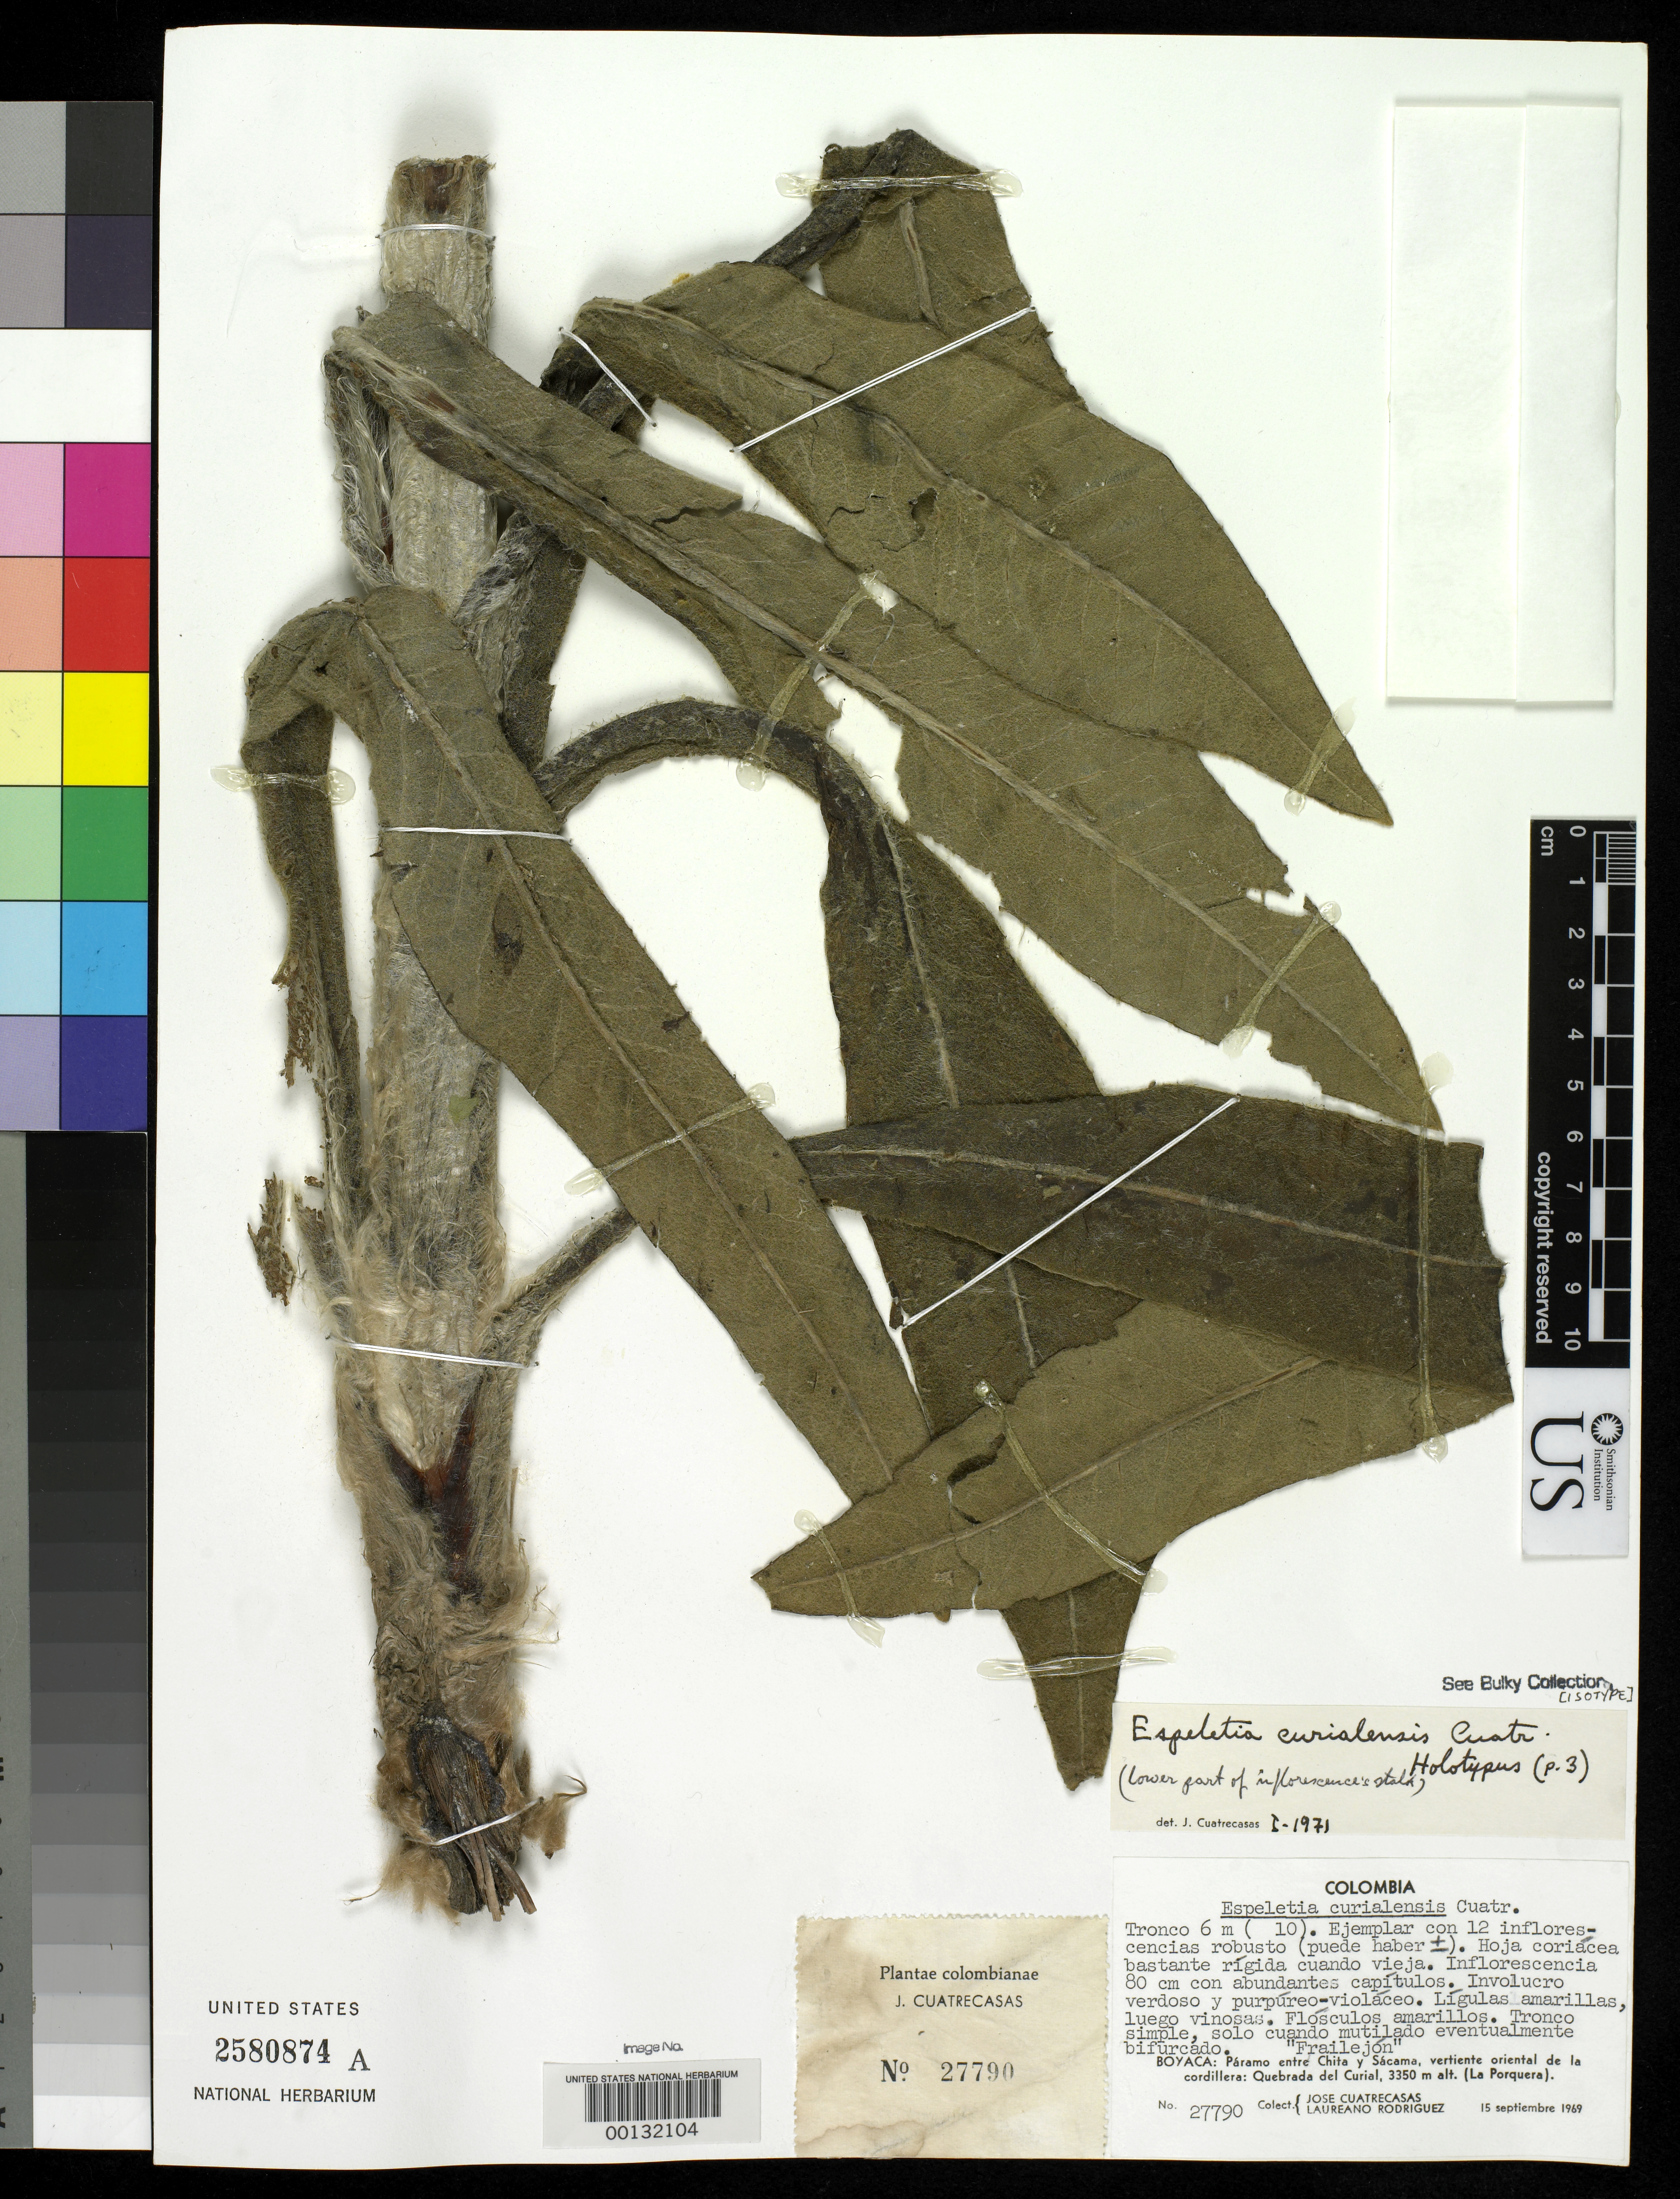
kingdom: Plantae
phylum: Tracheophyta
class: Magnoliopsida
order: Asterales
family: Asteraceae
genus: Espeletia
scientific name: Espeletia curialensis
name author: Cuatrec.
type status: Holotype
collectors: J. Cuatrecasas & L. Rodriguez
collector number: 27790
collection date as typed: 15 Sep 1969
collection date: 1969-09-15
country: Colombia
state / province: Boyacá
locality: Páramo entre Chita y Sacama, Quebrada del Curial, La Porquera.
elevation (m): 3350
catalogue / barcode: US 2580874A